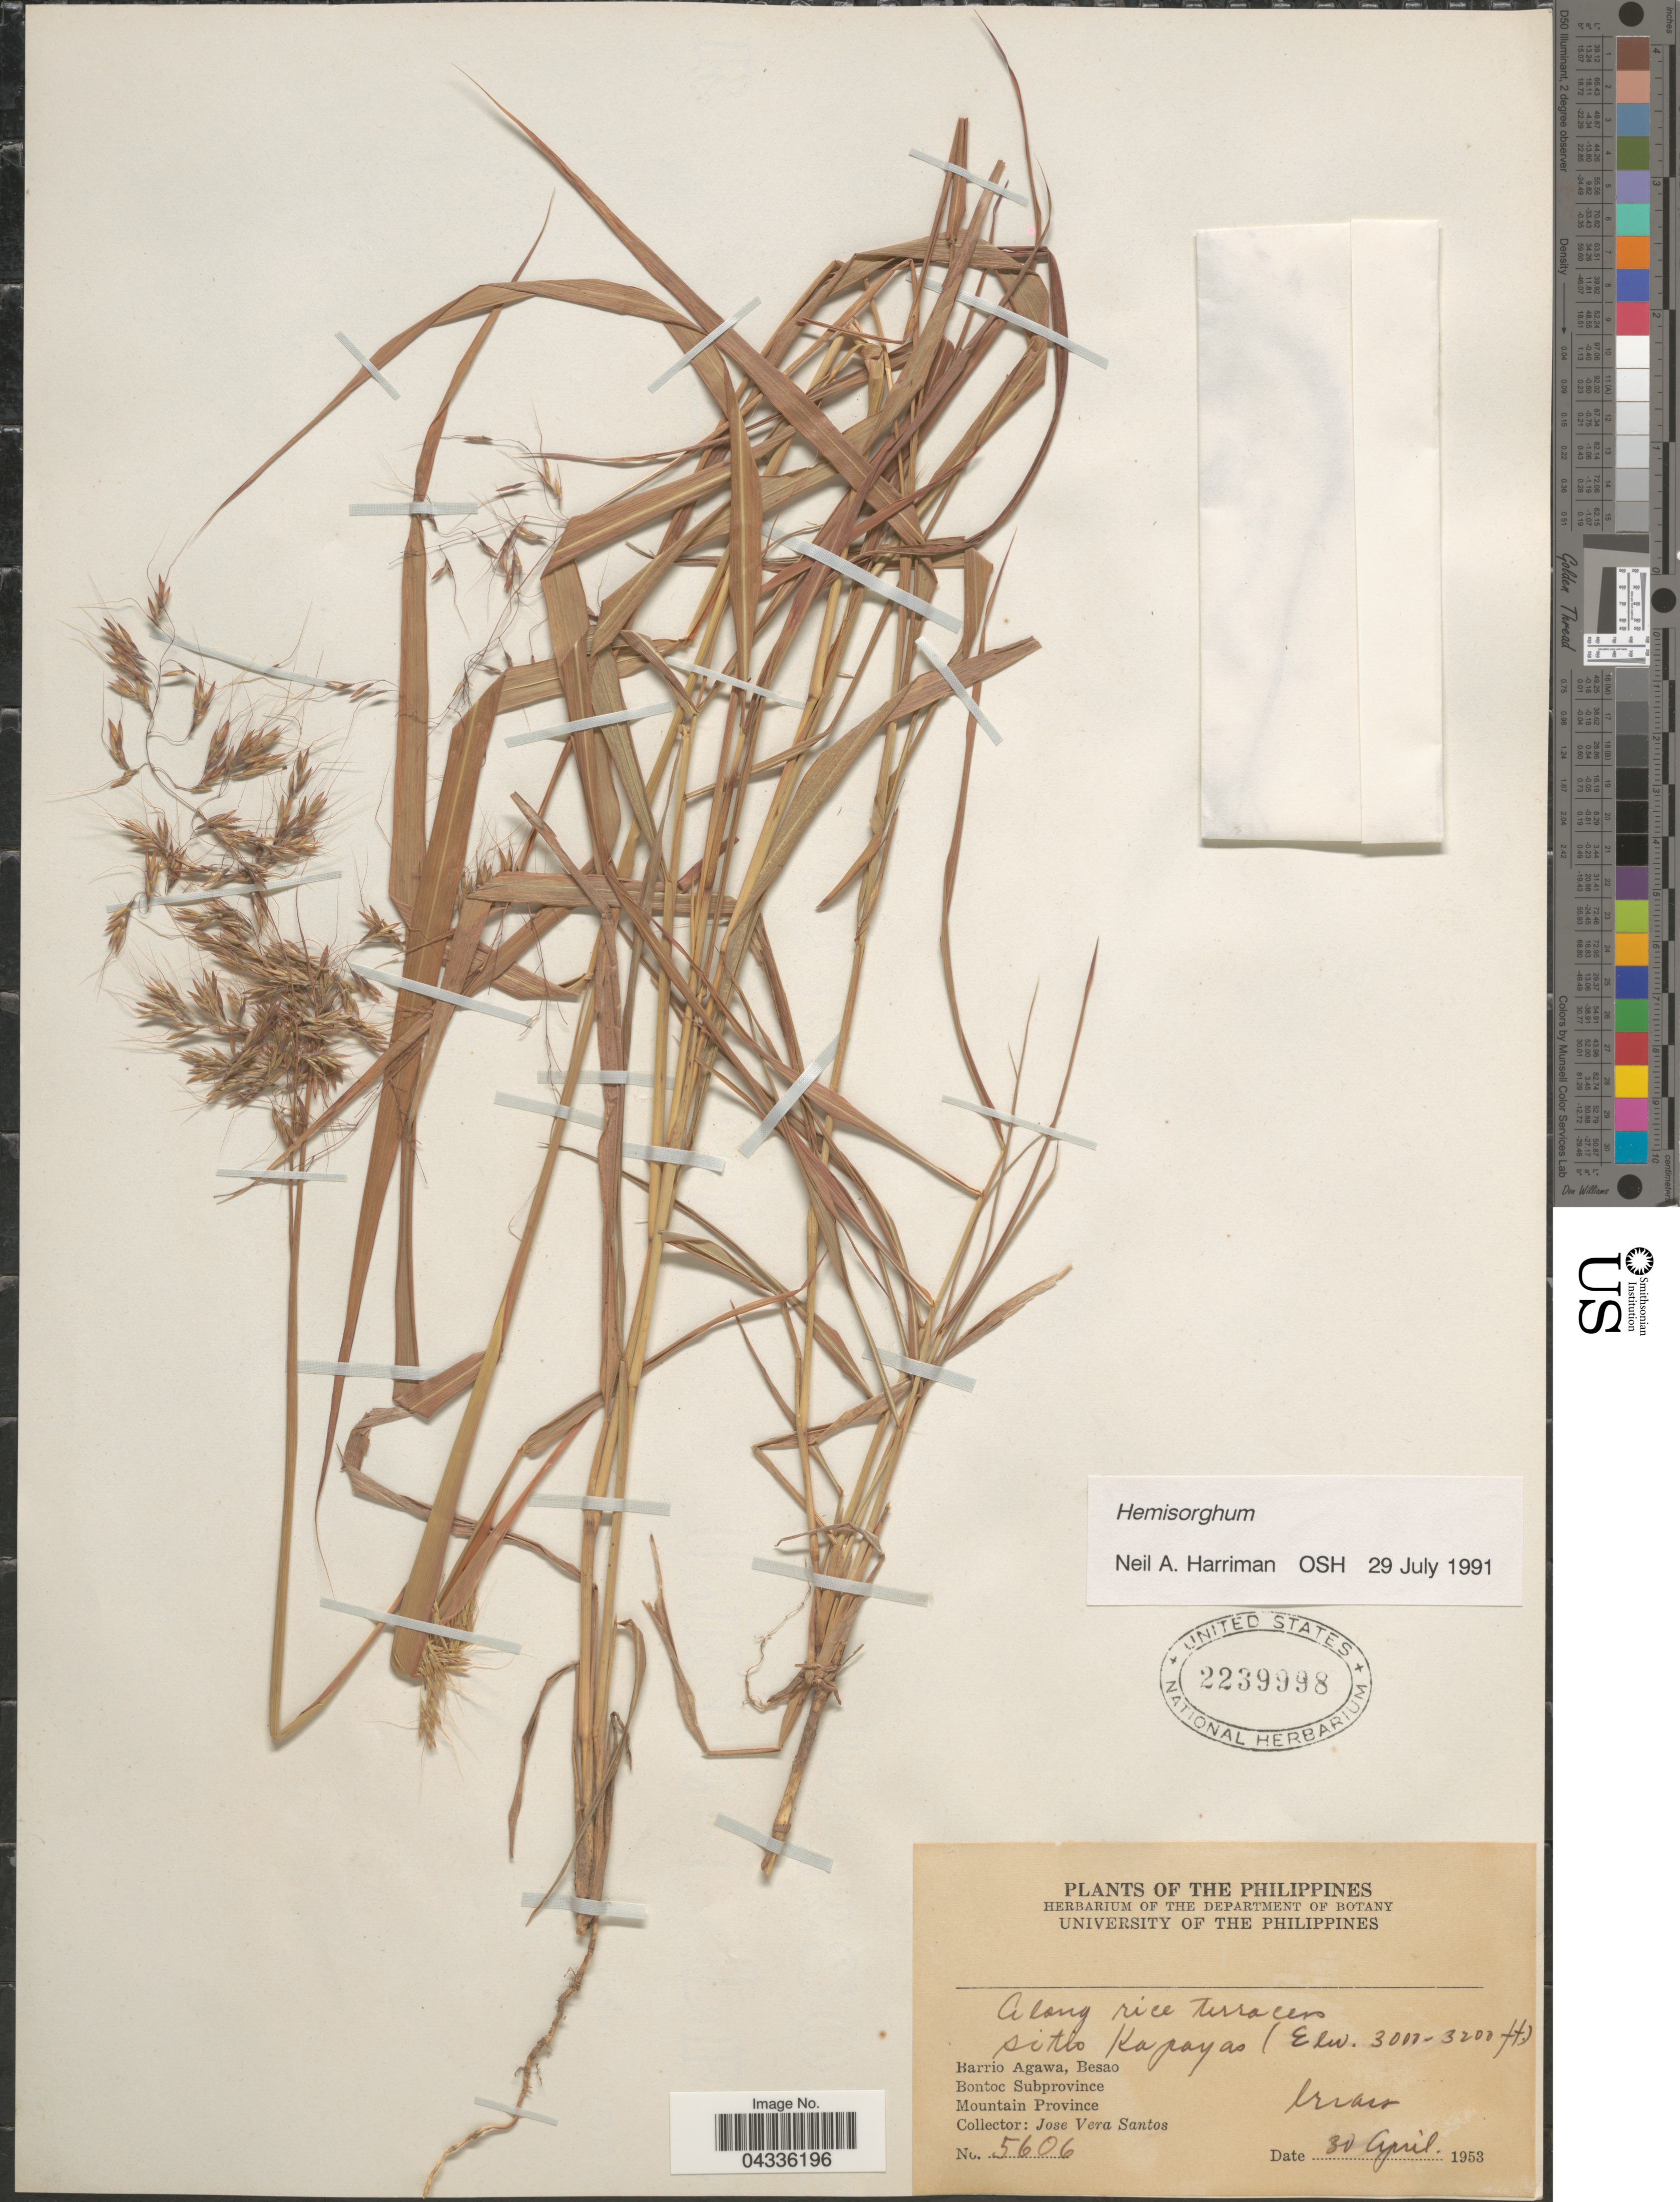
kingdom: Plantae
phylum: Tracheophyta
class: Liliopsida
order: Poales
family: Poaceae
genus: Hemisorghum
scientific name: Hemisorghum sp.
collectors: J. V. Santos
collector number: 5606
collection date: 1953-04-30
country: Philippines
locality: Sitio Kapayas. Barrio Agawa, Besao. Bontoc Subprovince. Mountain Province.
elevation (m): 914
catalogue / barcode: US 2239998